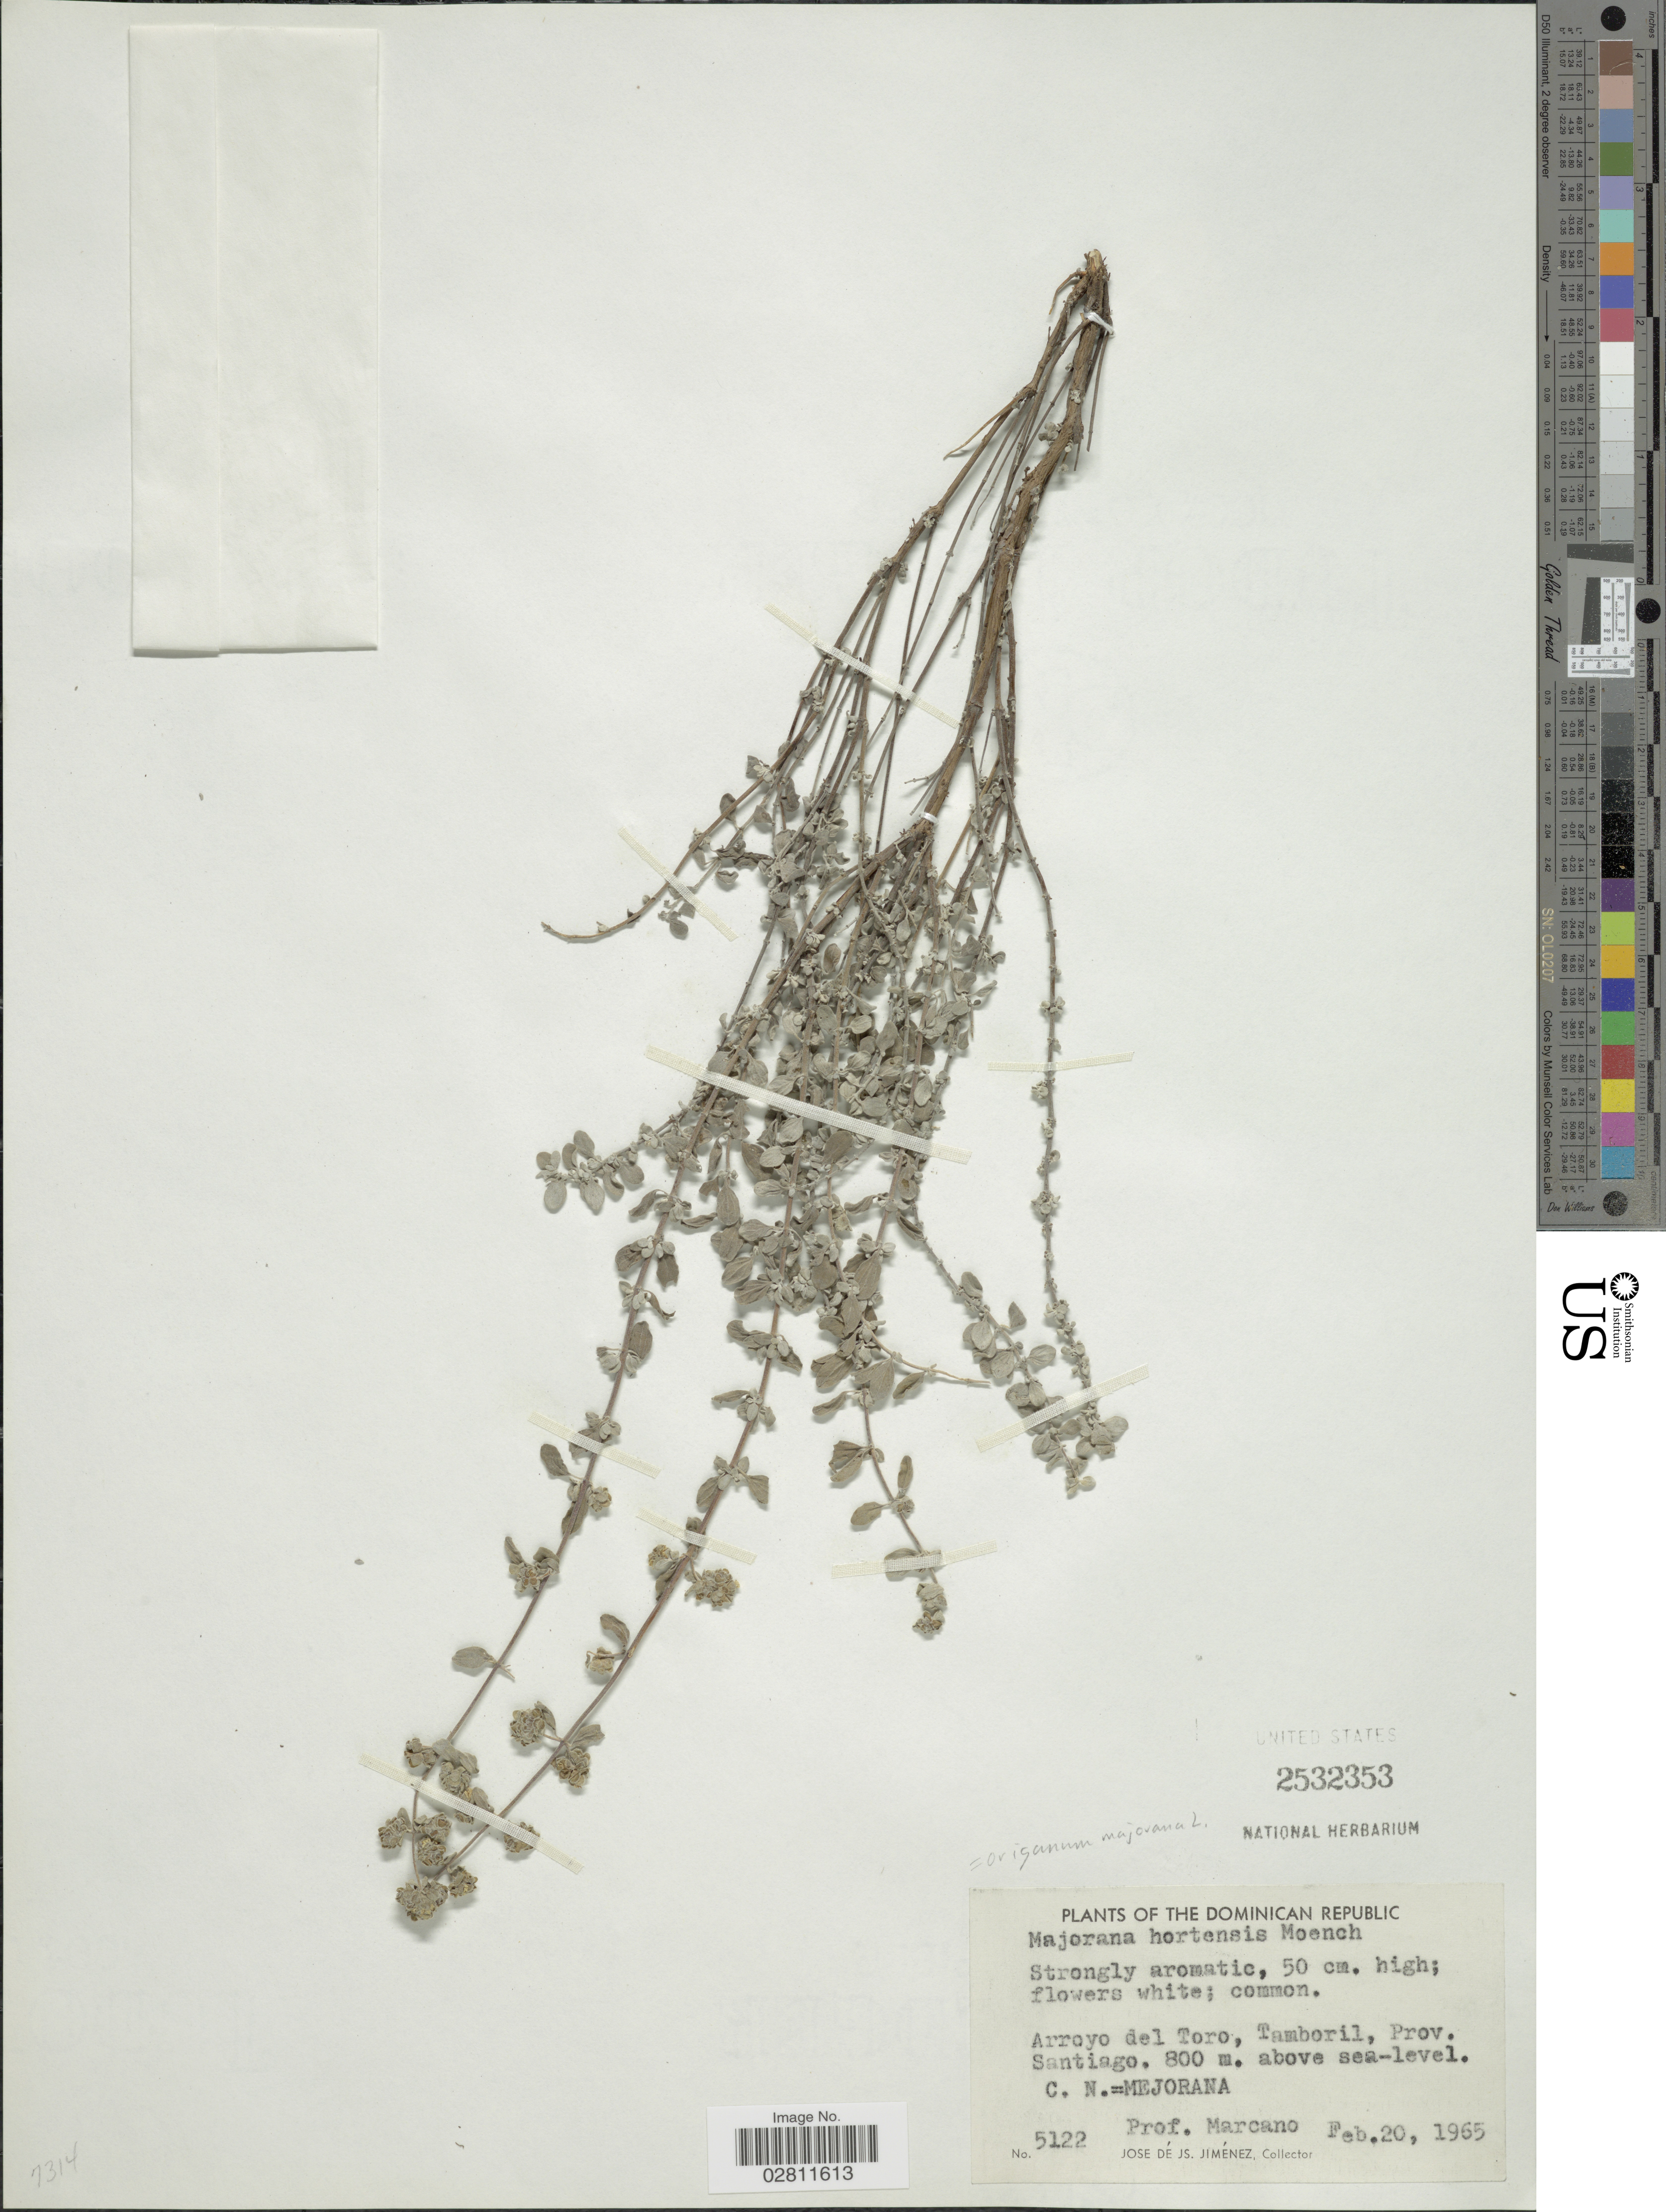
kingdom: Plantae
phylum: Tracheophyta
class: Magnoliopsida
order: Lamiales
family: Lamiaceae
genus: Origanum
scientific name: Origanum majorana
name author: L.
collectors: J. J. Jiménez Almonte & P. Marcano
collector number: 5122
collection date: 1965-02-20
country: Dominican Republic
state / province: Santiago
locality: Arroyo del Toro, Tamboril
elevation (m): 800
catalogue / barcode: US 2532353